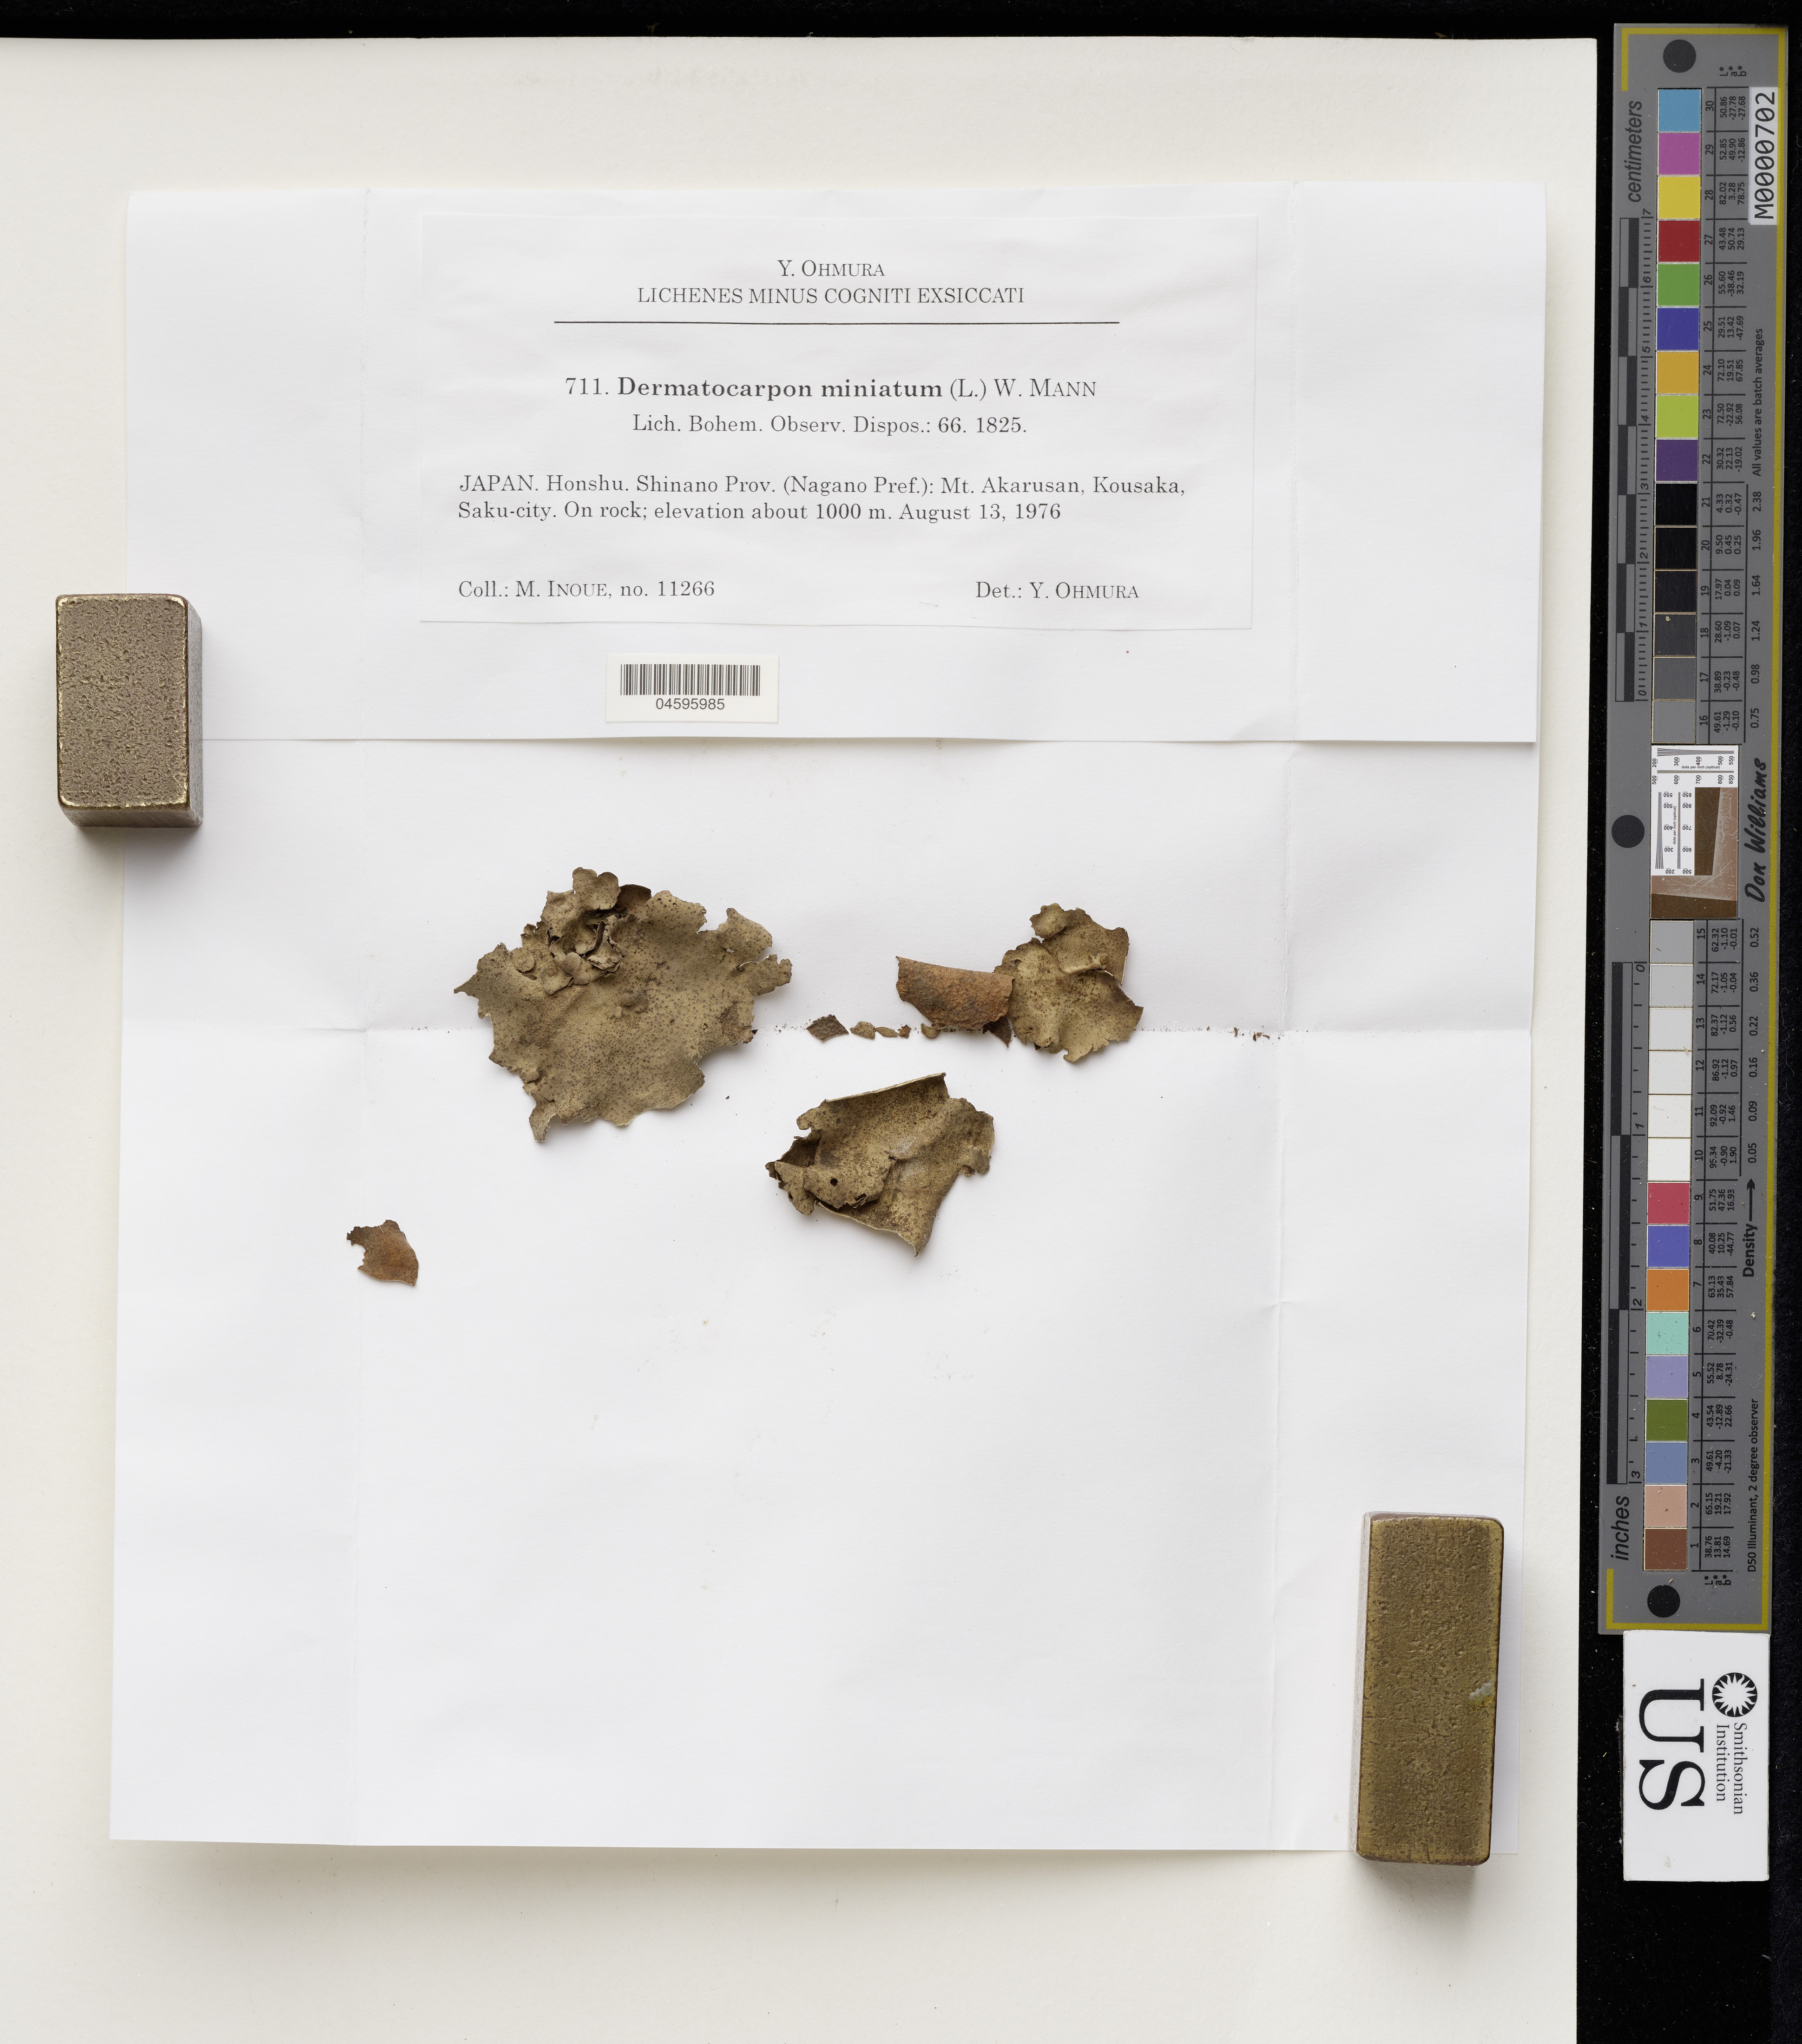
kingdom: Fungi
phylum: Ascomycota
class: Eurotiomycetes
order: Verrucariales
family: Verrucariaceae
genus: Dermatocarpon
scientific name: Dermatocarpon miniatum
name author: (L.) W. Mann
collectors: M. Inoue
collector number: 11266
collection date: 1976-08-13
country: Japan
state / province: Nagano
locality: Honshu. Shinano Prov. Mt. Akarusan, Kousaka, Saku-city.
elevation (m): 1000